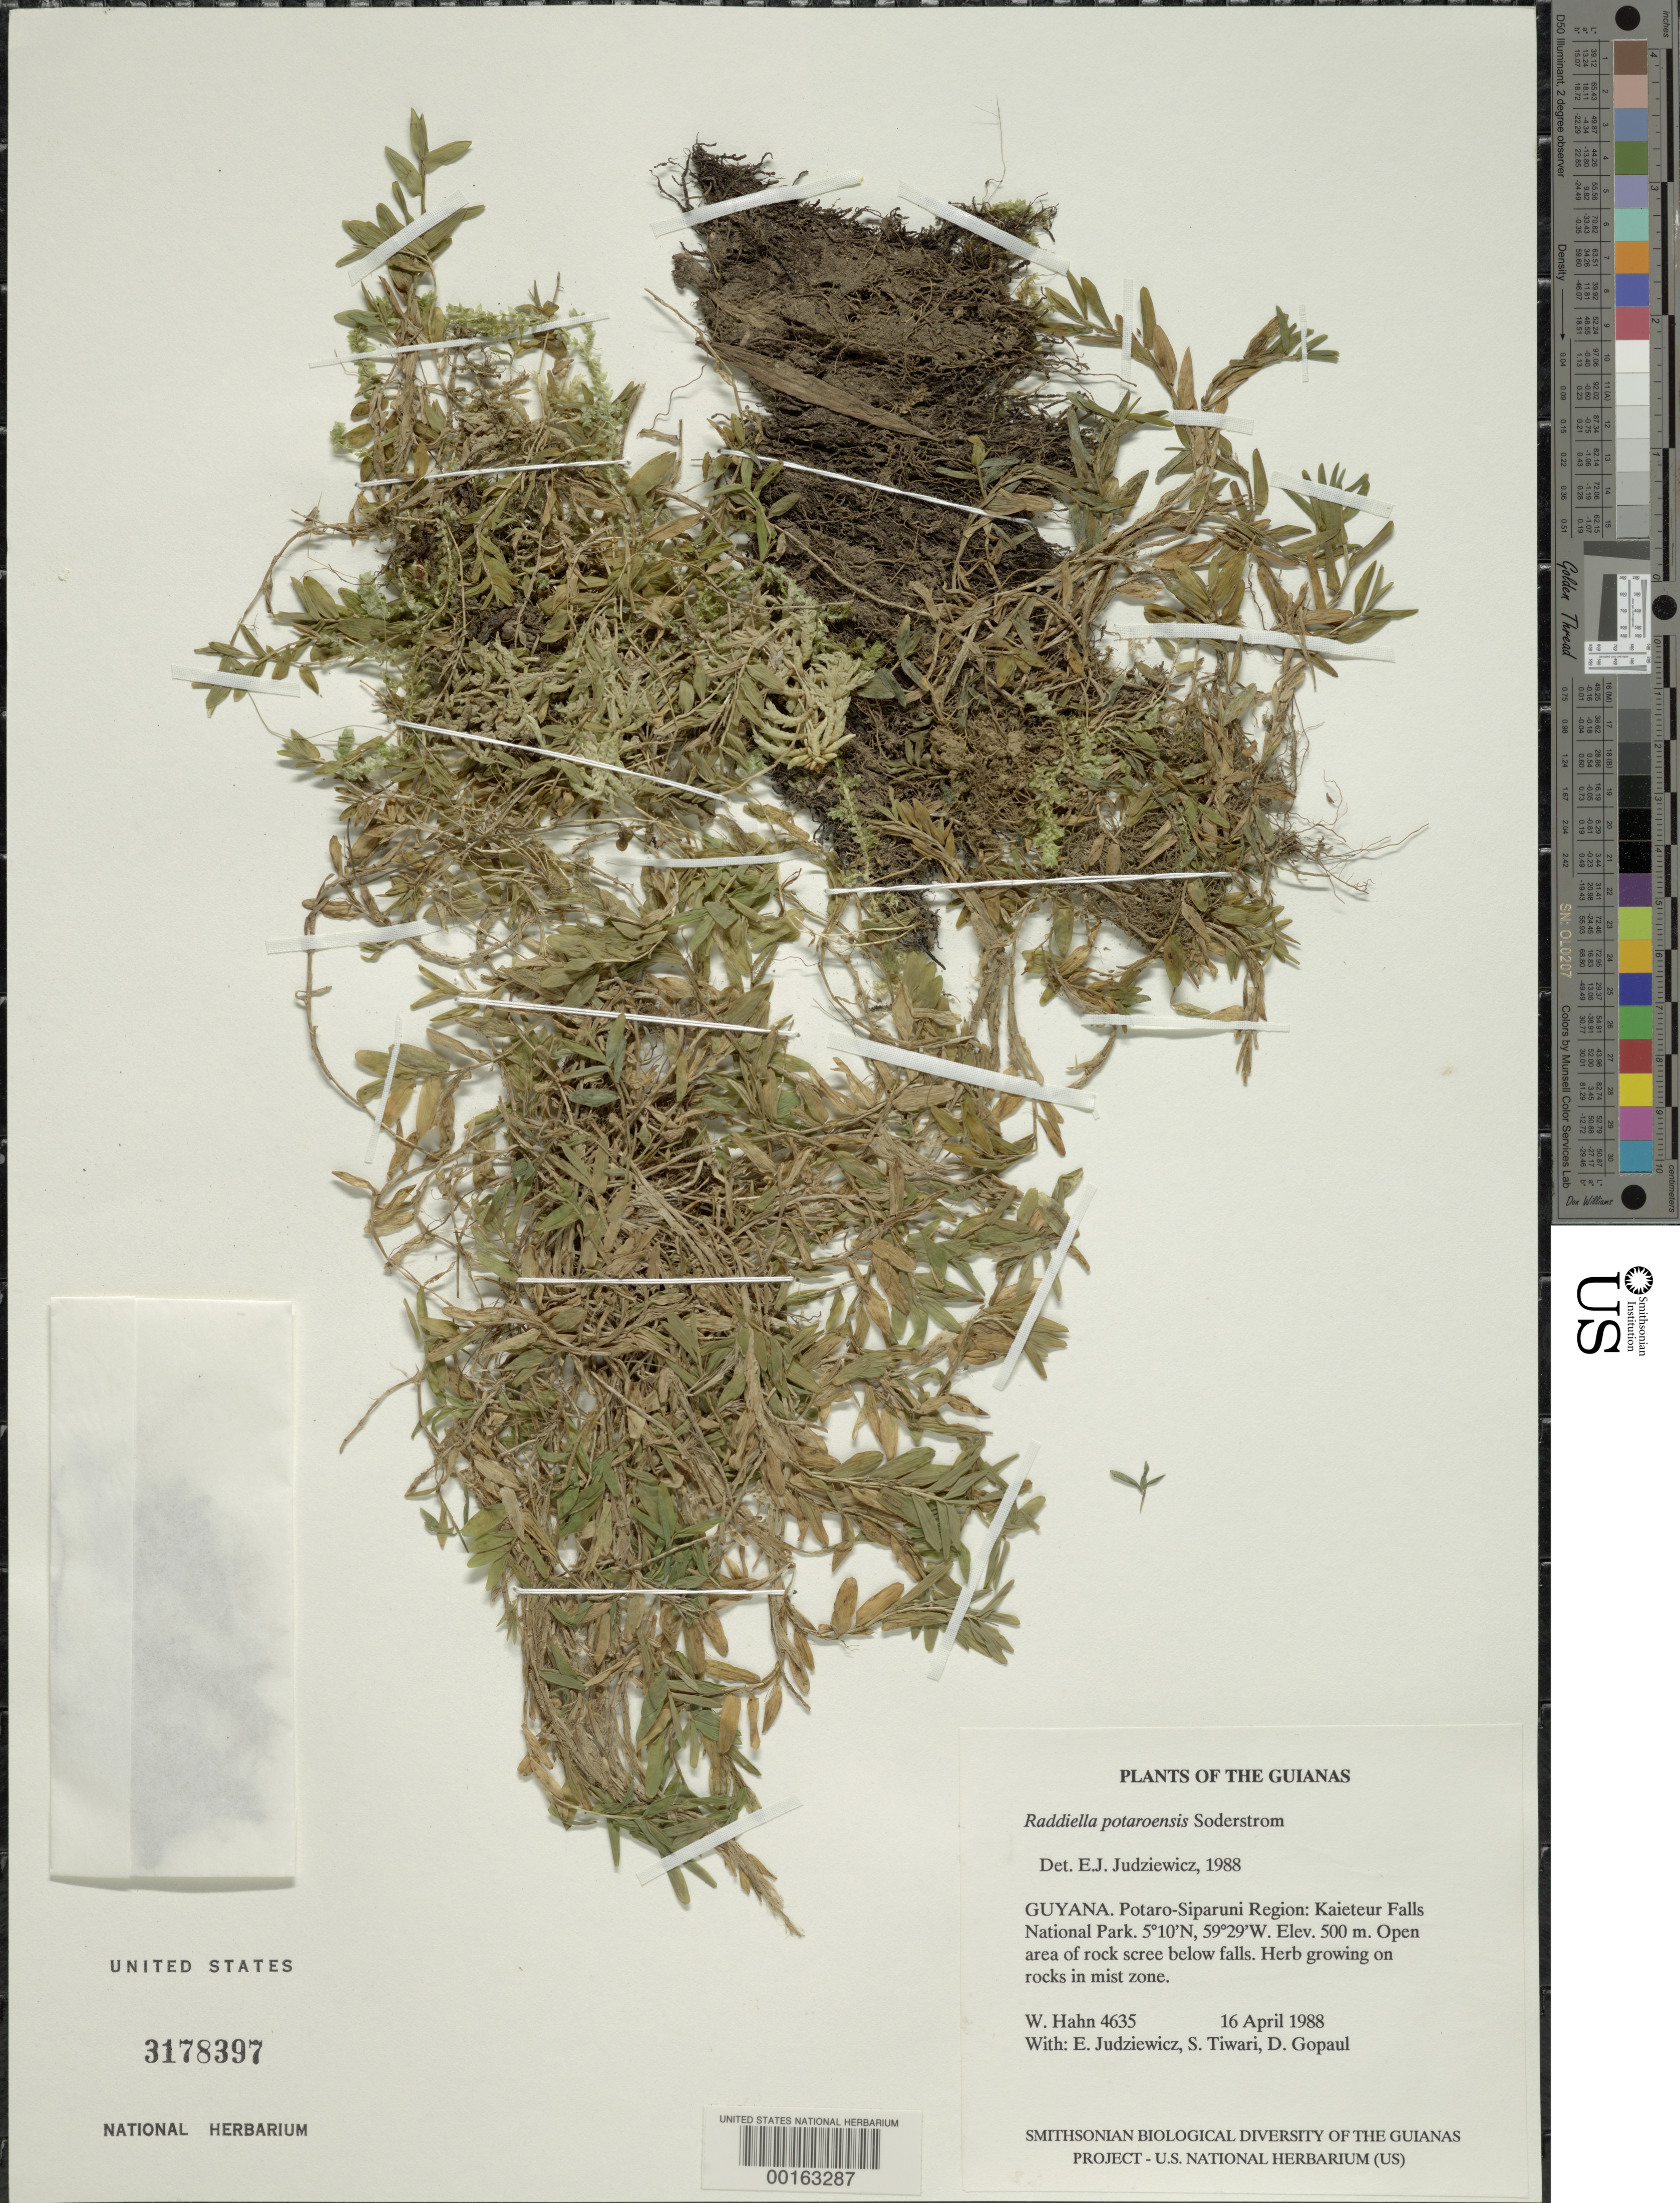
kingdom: Plantae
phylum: Tracheophyta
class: Liliopsida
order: Poales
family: Poaceae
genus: Raddiella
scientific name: Raddiella potaroensis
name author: Soderstr.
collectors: W. J. Hahn, E. J. Judziewicz, S. Tiwari & D. Gopaul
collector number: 4635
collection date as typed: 16 Apr 1988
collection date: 1988-04-16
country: Guyana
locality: Potaro-siparuni region, kaieteur falls natl park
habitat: Open area of rock scree below falls, growing on rocks in mist zone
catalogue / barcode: US 3178397